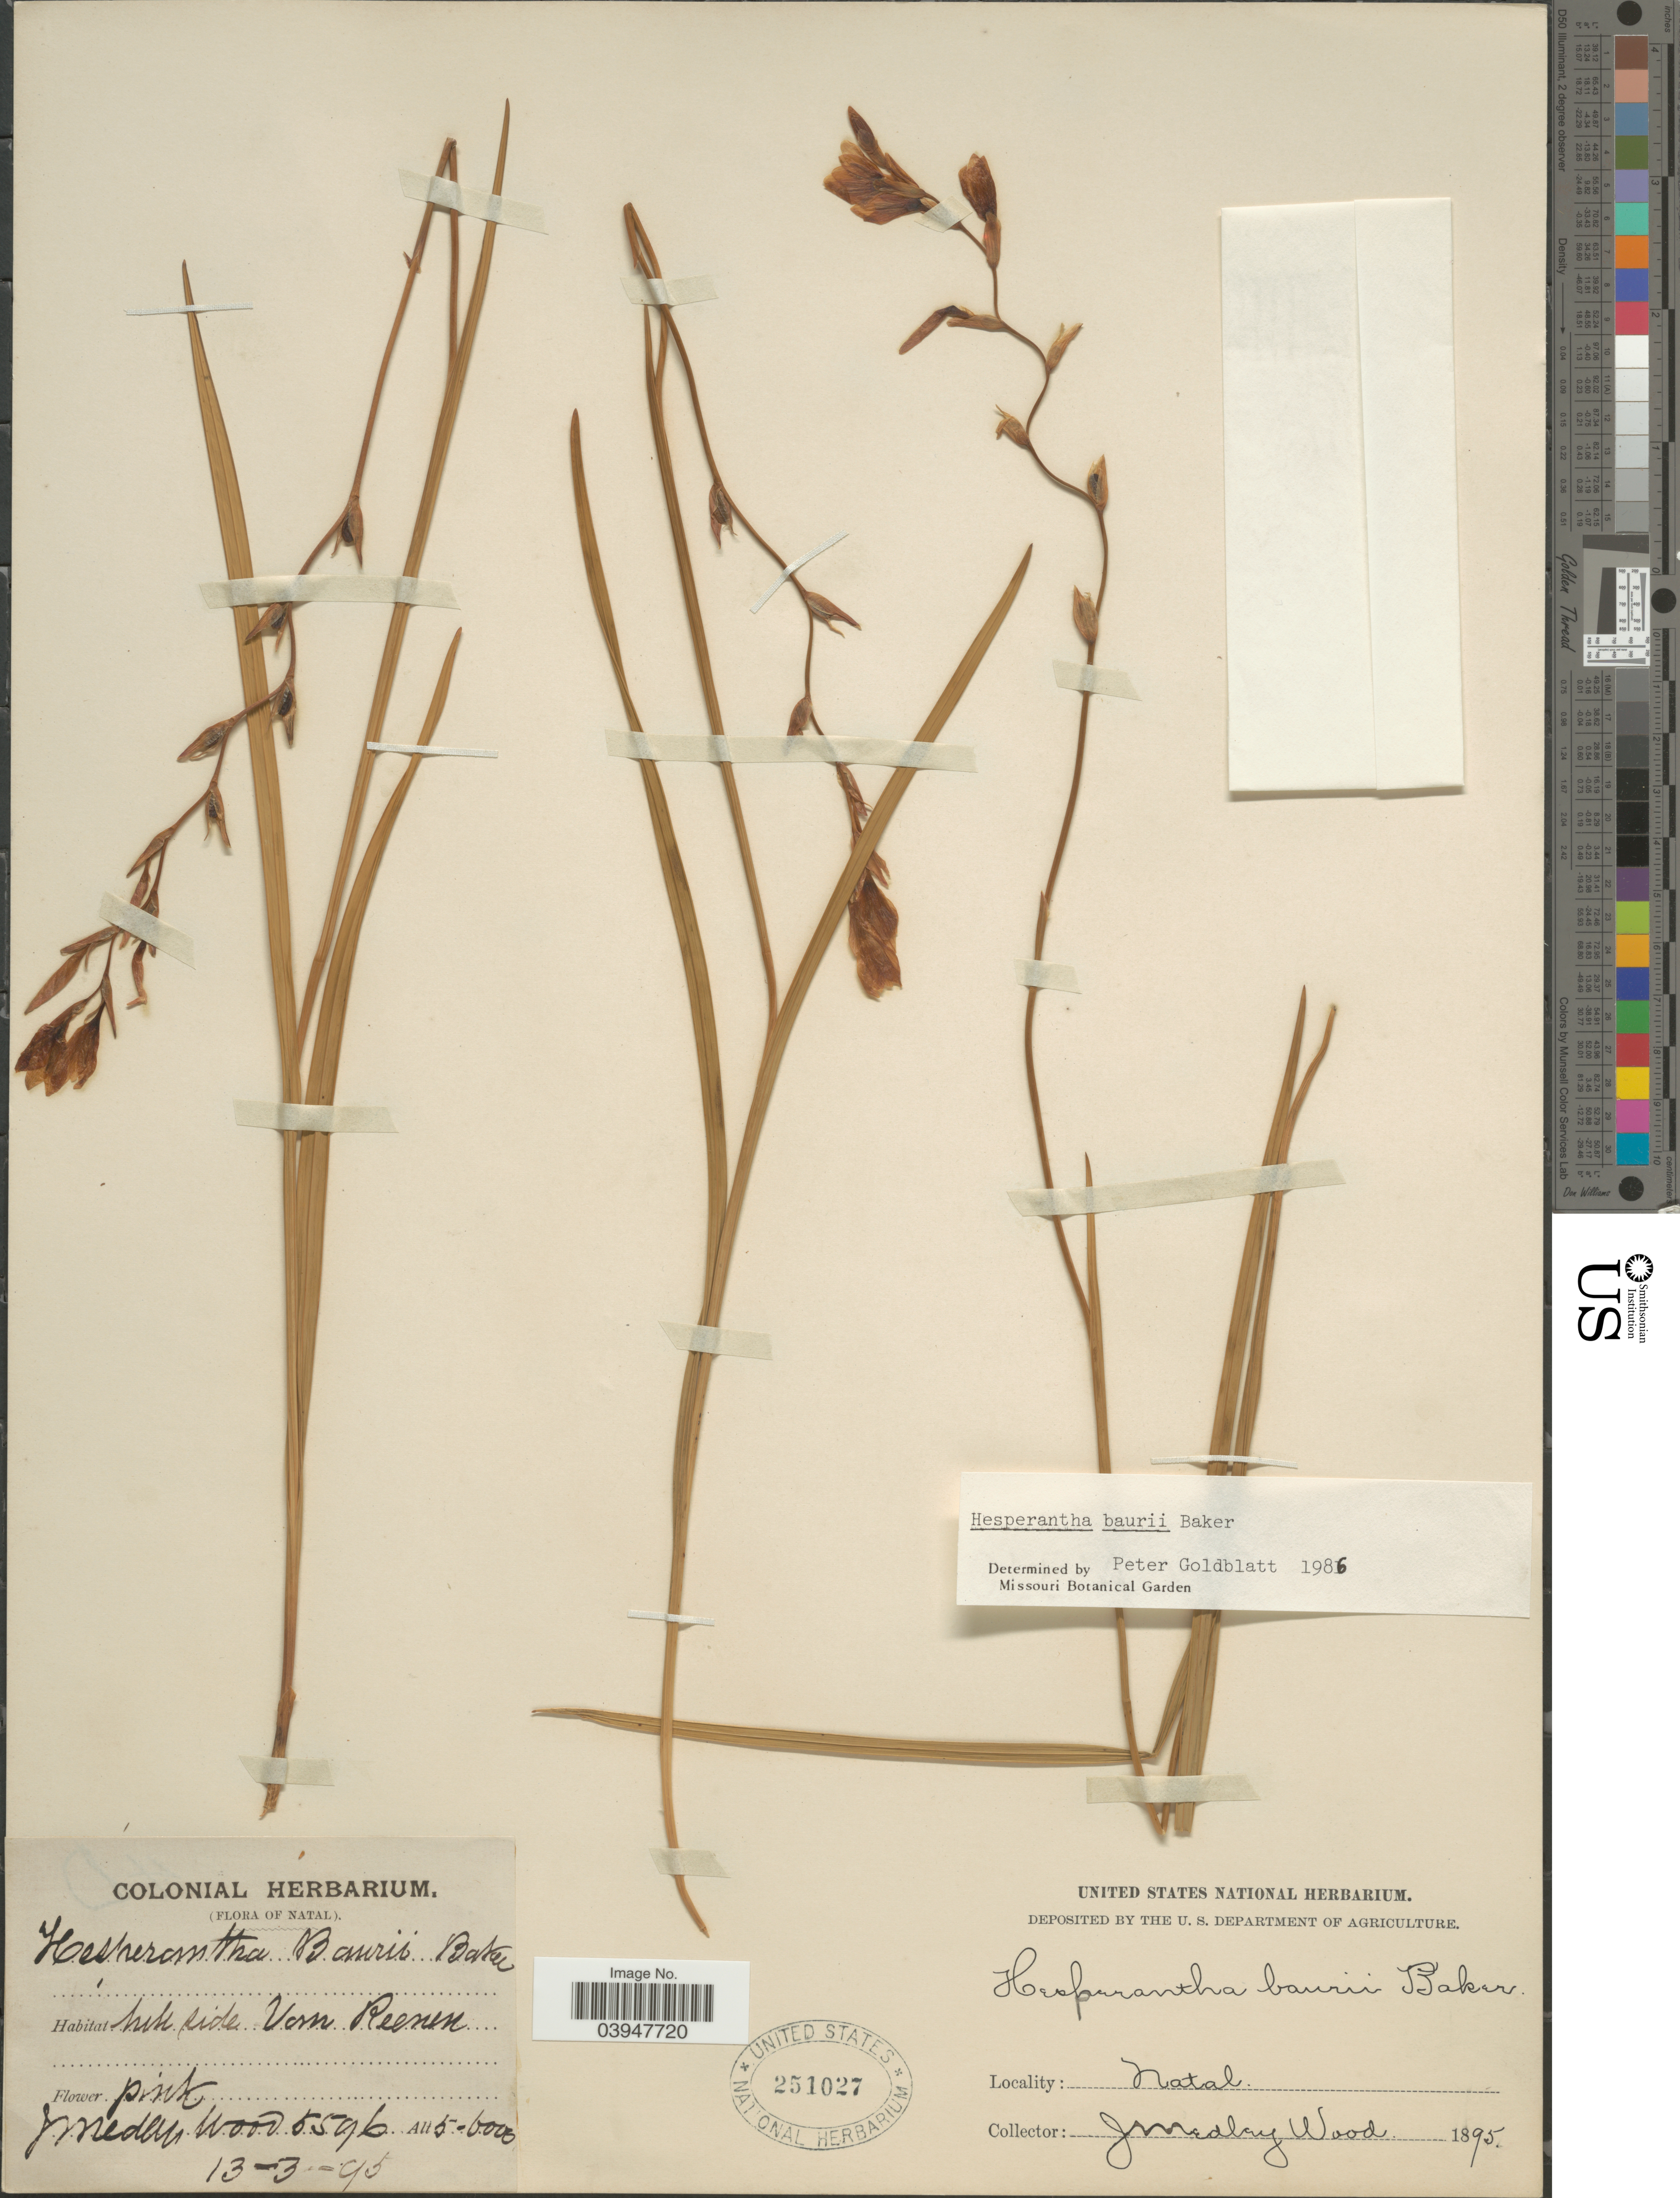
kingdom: Plantae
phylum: Tracheophyta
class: Liliopsida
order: Asparagales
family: Iridaceae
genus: Hesperantha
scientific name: Hesperantha baurii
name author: Baker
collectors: J. M. Wood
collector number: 5596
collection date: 1895-03-13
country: South Africa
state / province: KwaZulu-Natal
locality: Natal. Hillside Van Reenen.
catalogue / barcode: US 251027